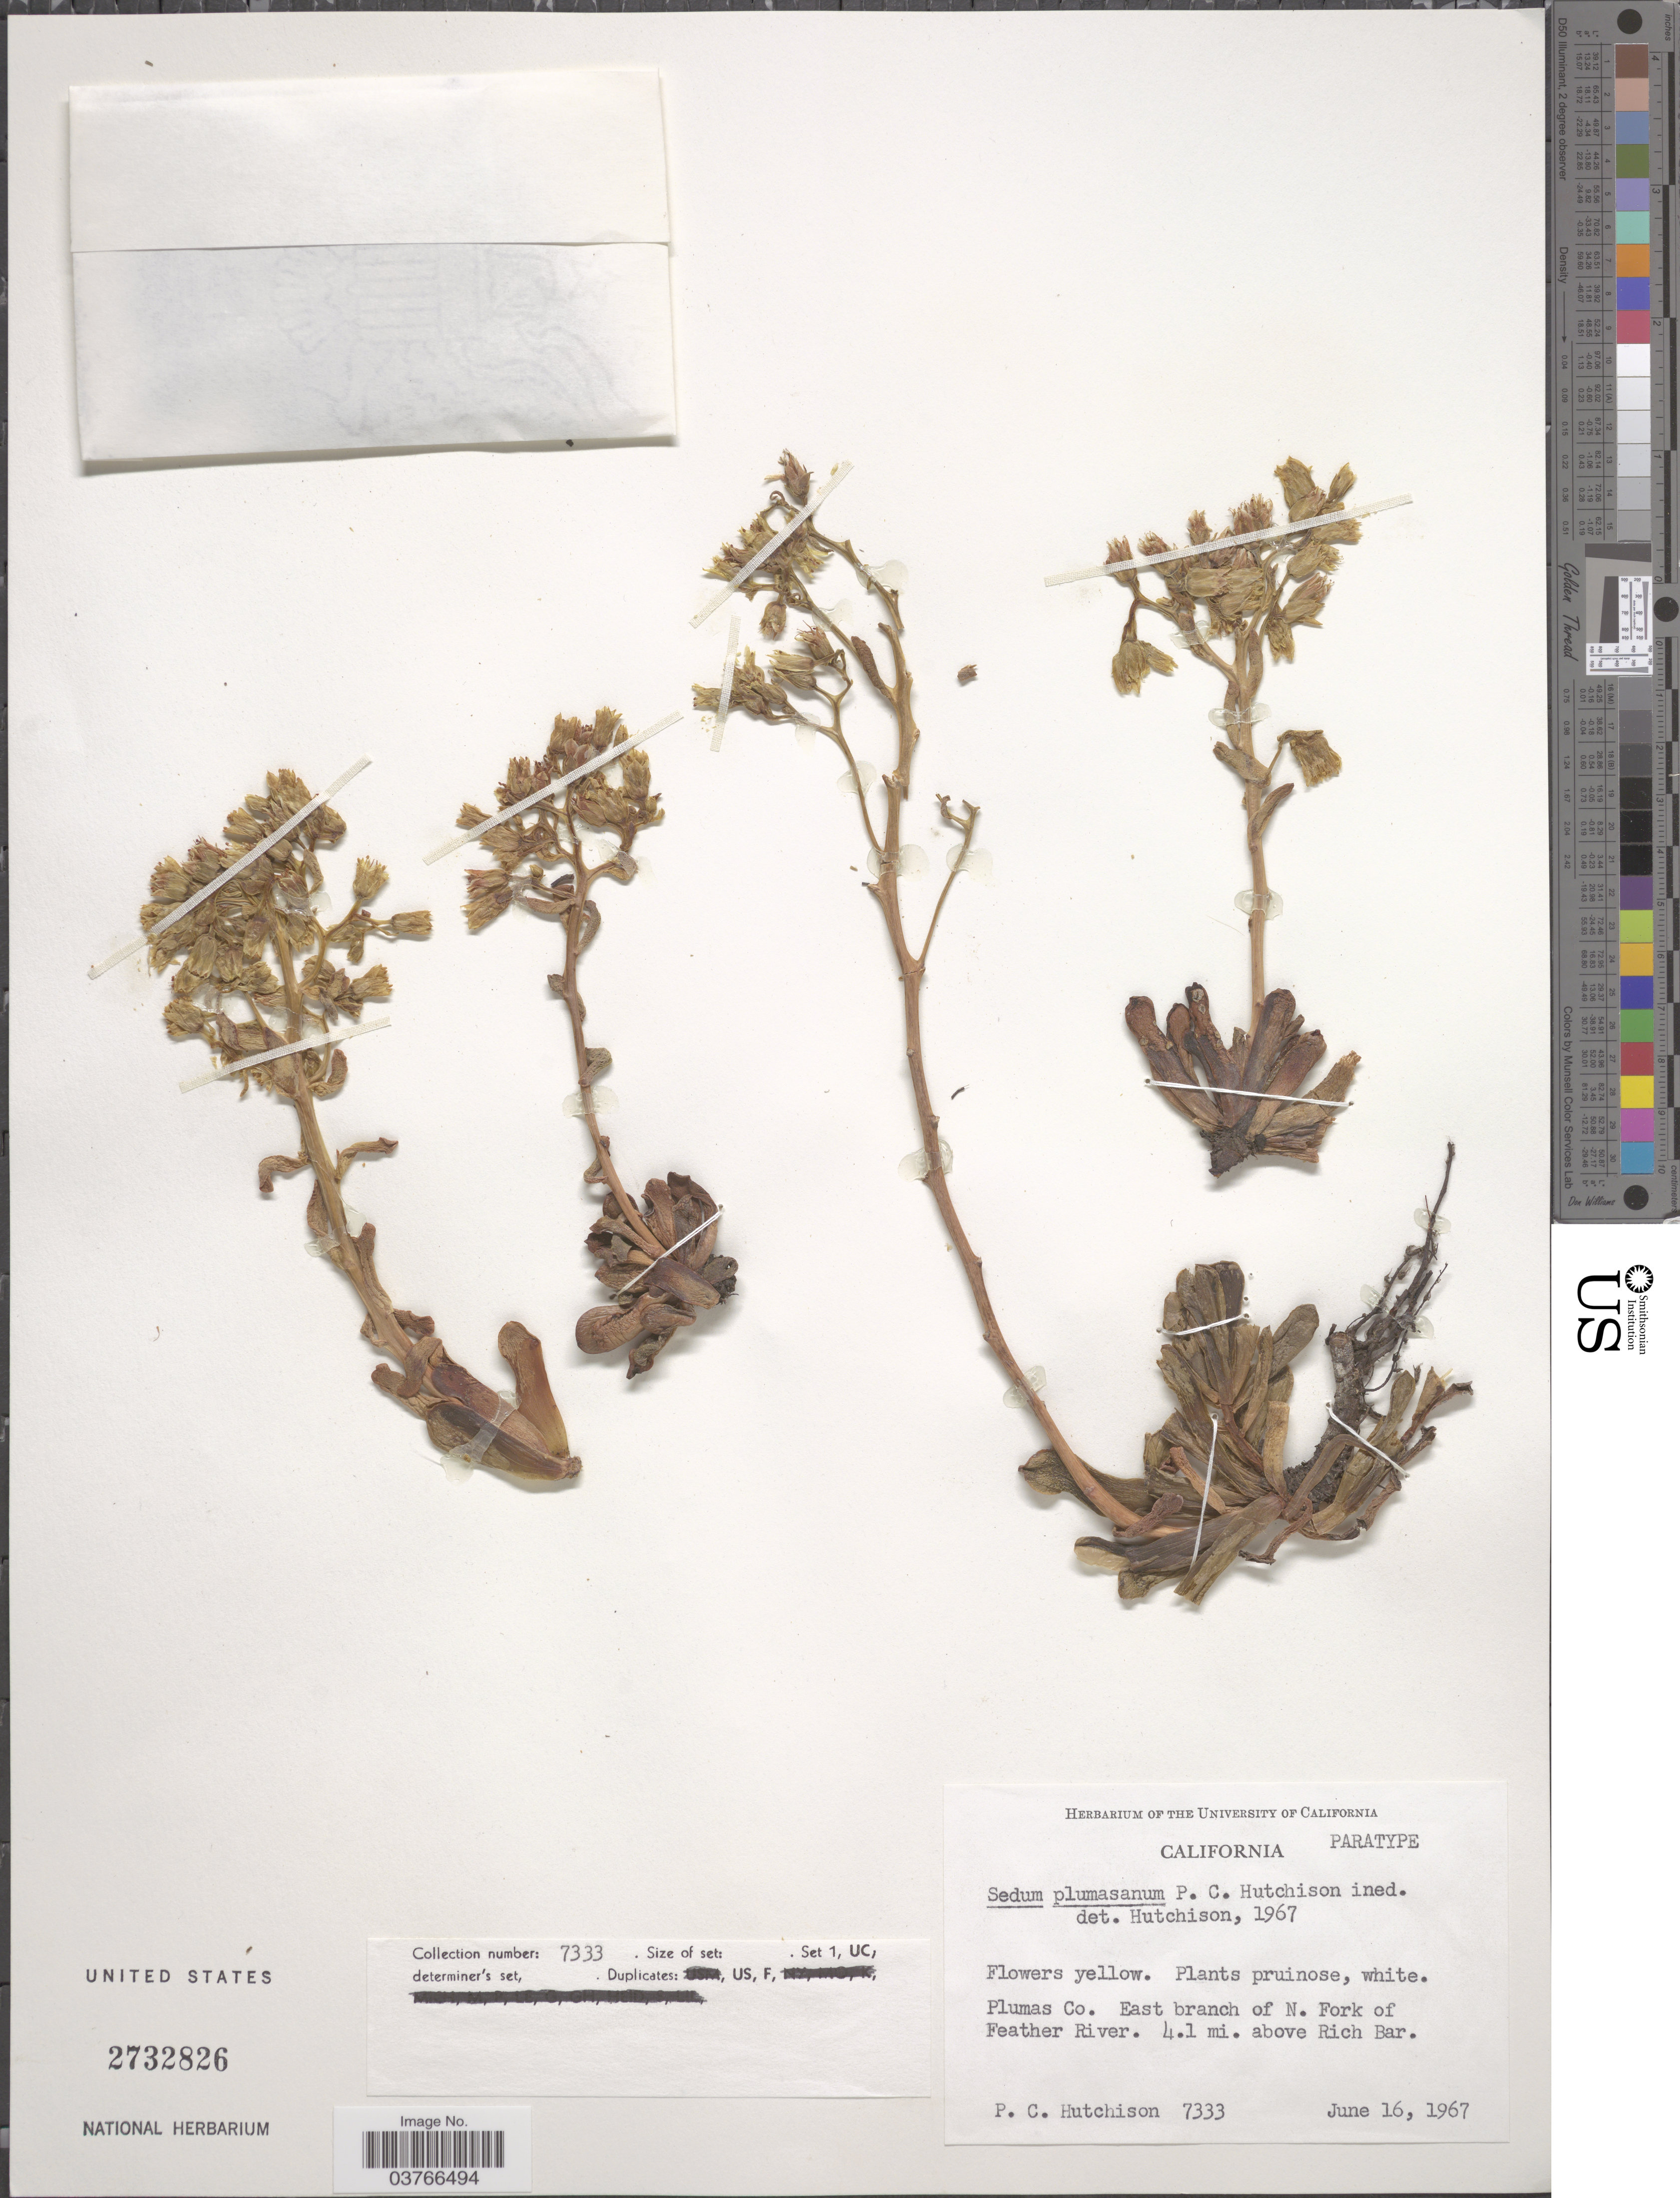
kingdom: Plantae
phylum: Tracheophyta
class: Magnoliopsida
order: Saxifragales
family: Crassulaceae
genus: Sedum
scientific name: Sedum plumasanum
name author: Hutchison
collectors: P. C. Hutchison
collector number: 7333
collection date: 1967-06-16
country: United States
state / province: California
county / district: Plumas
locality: Plumas Co. East branch of N. Fork of Feather River. 4.1 mi. above Rich Bar.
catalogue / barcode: US 2732826